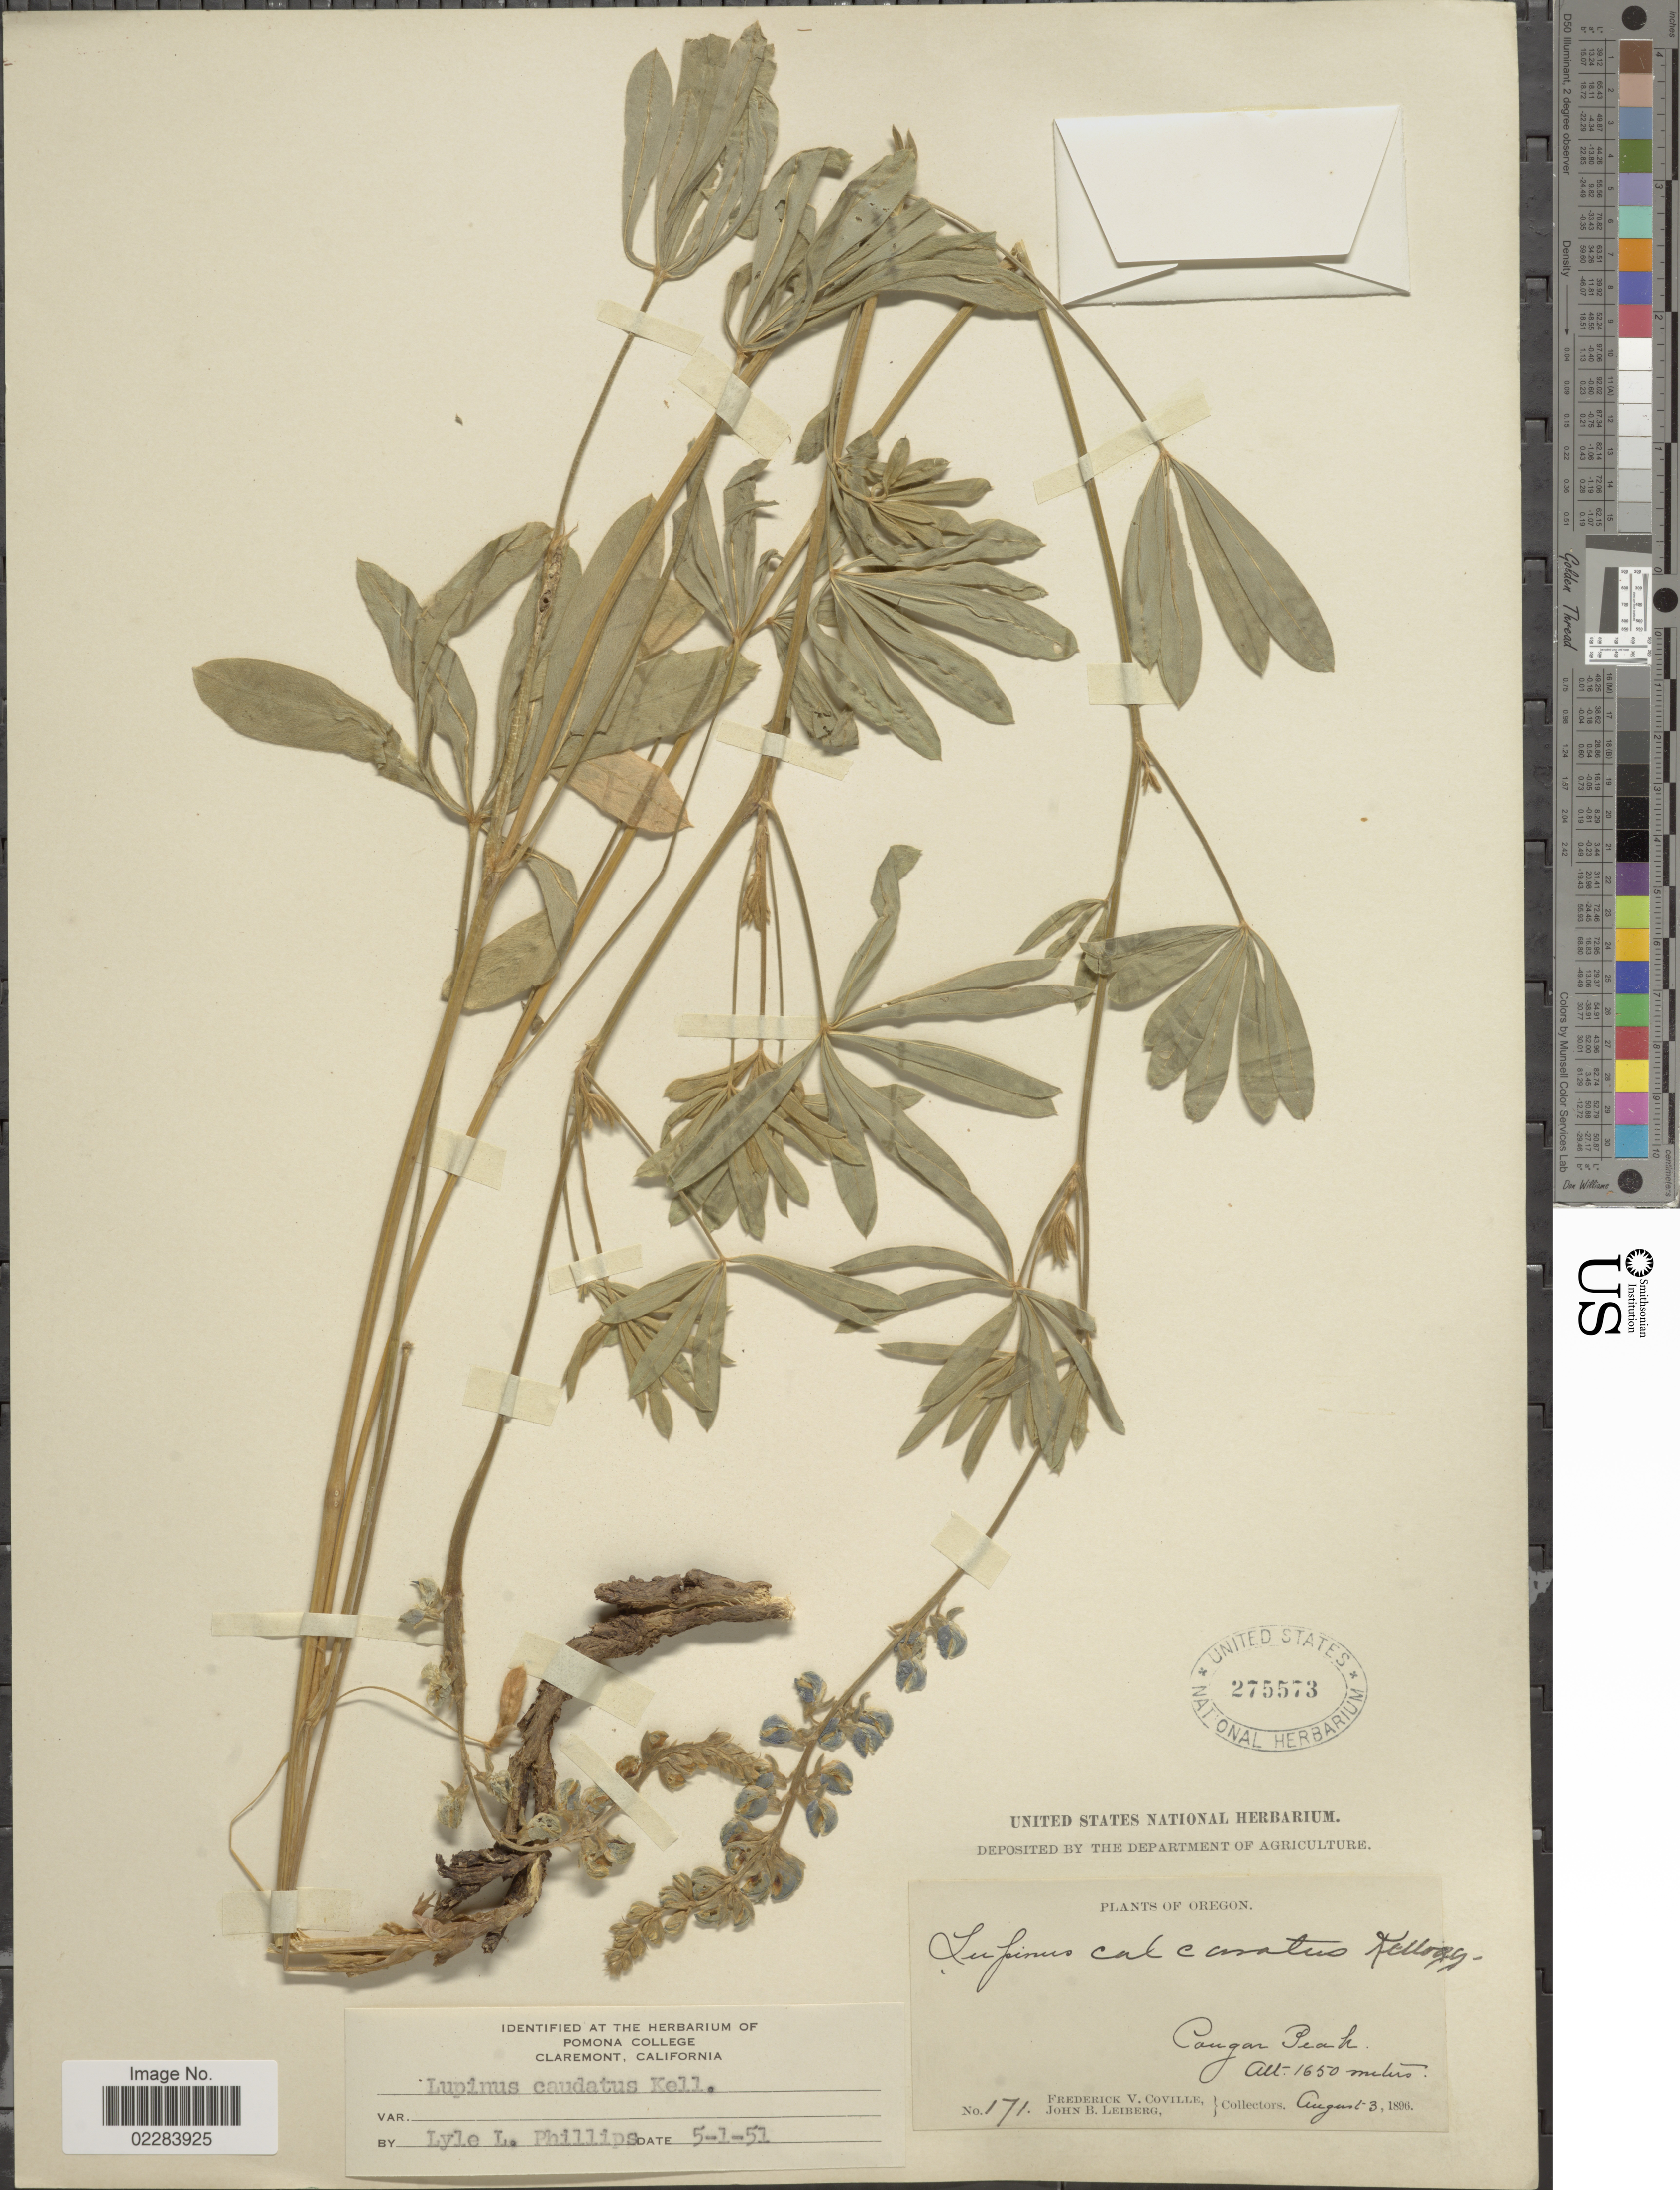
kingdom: Plantae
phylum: Tracheophyta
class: Magnoliopsida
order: Fabales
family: Fabaceae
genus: Lupinus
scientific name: Lupinus arbustus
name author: Lindl.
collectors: F. V. Coville & J. B. Leiberg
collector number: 171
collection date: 1896-08-03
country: United States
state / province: Oregon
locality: Cougar Peak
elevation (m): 1650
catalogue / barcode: US 275573